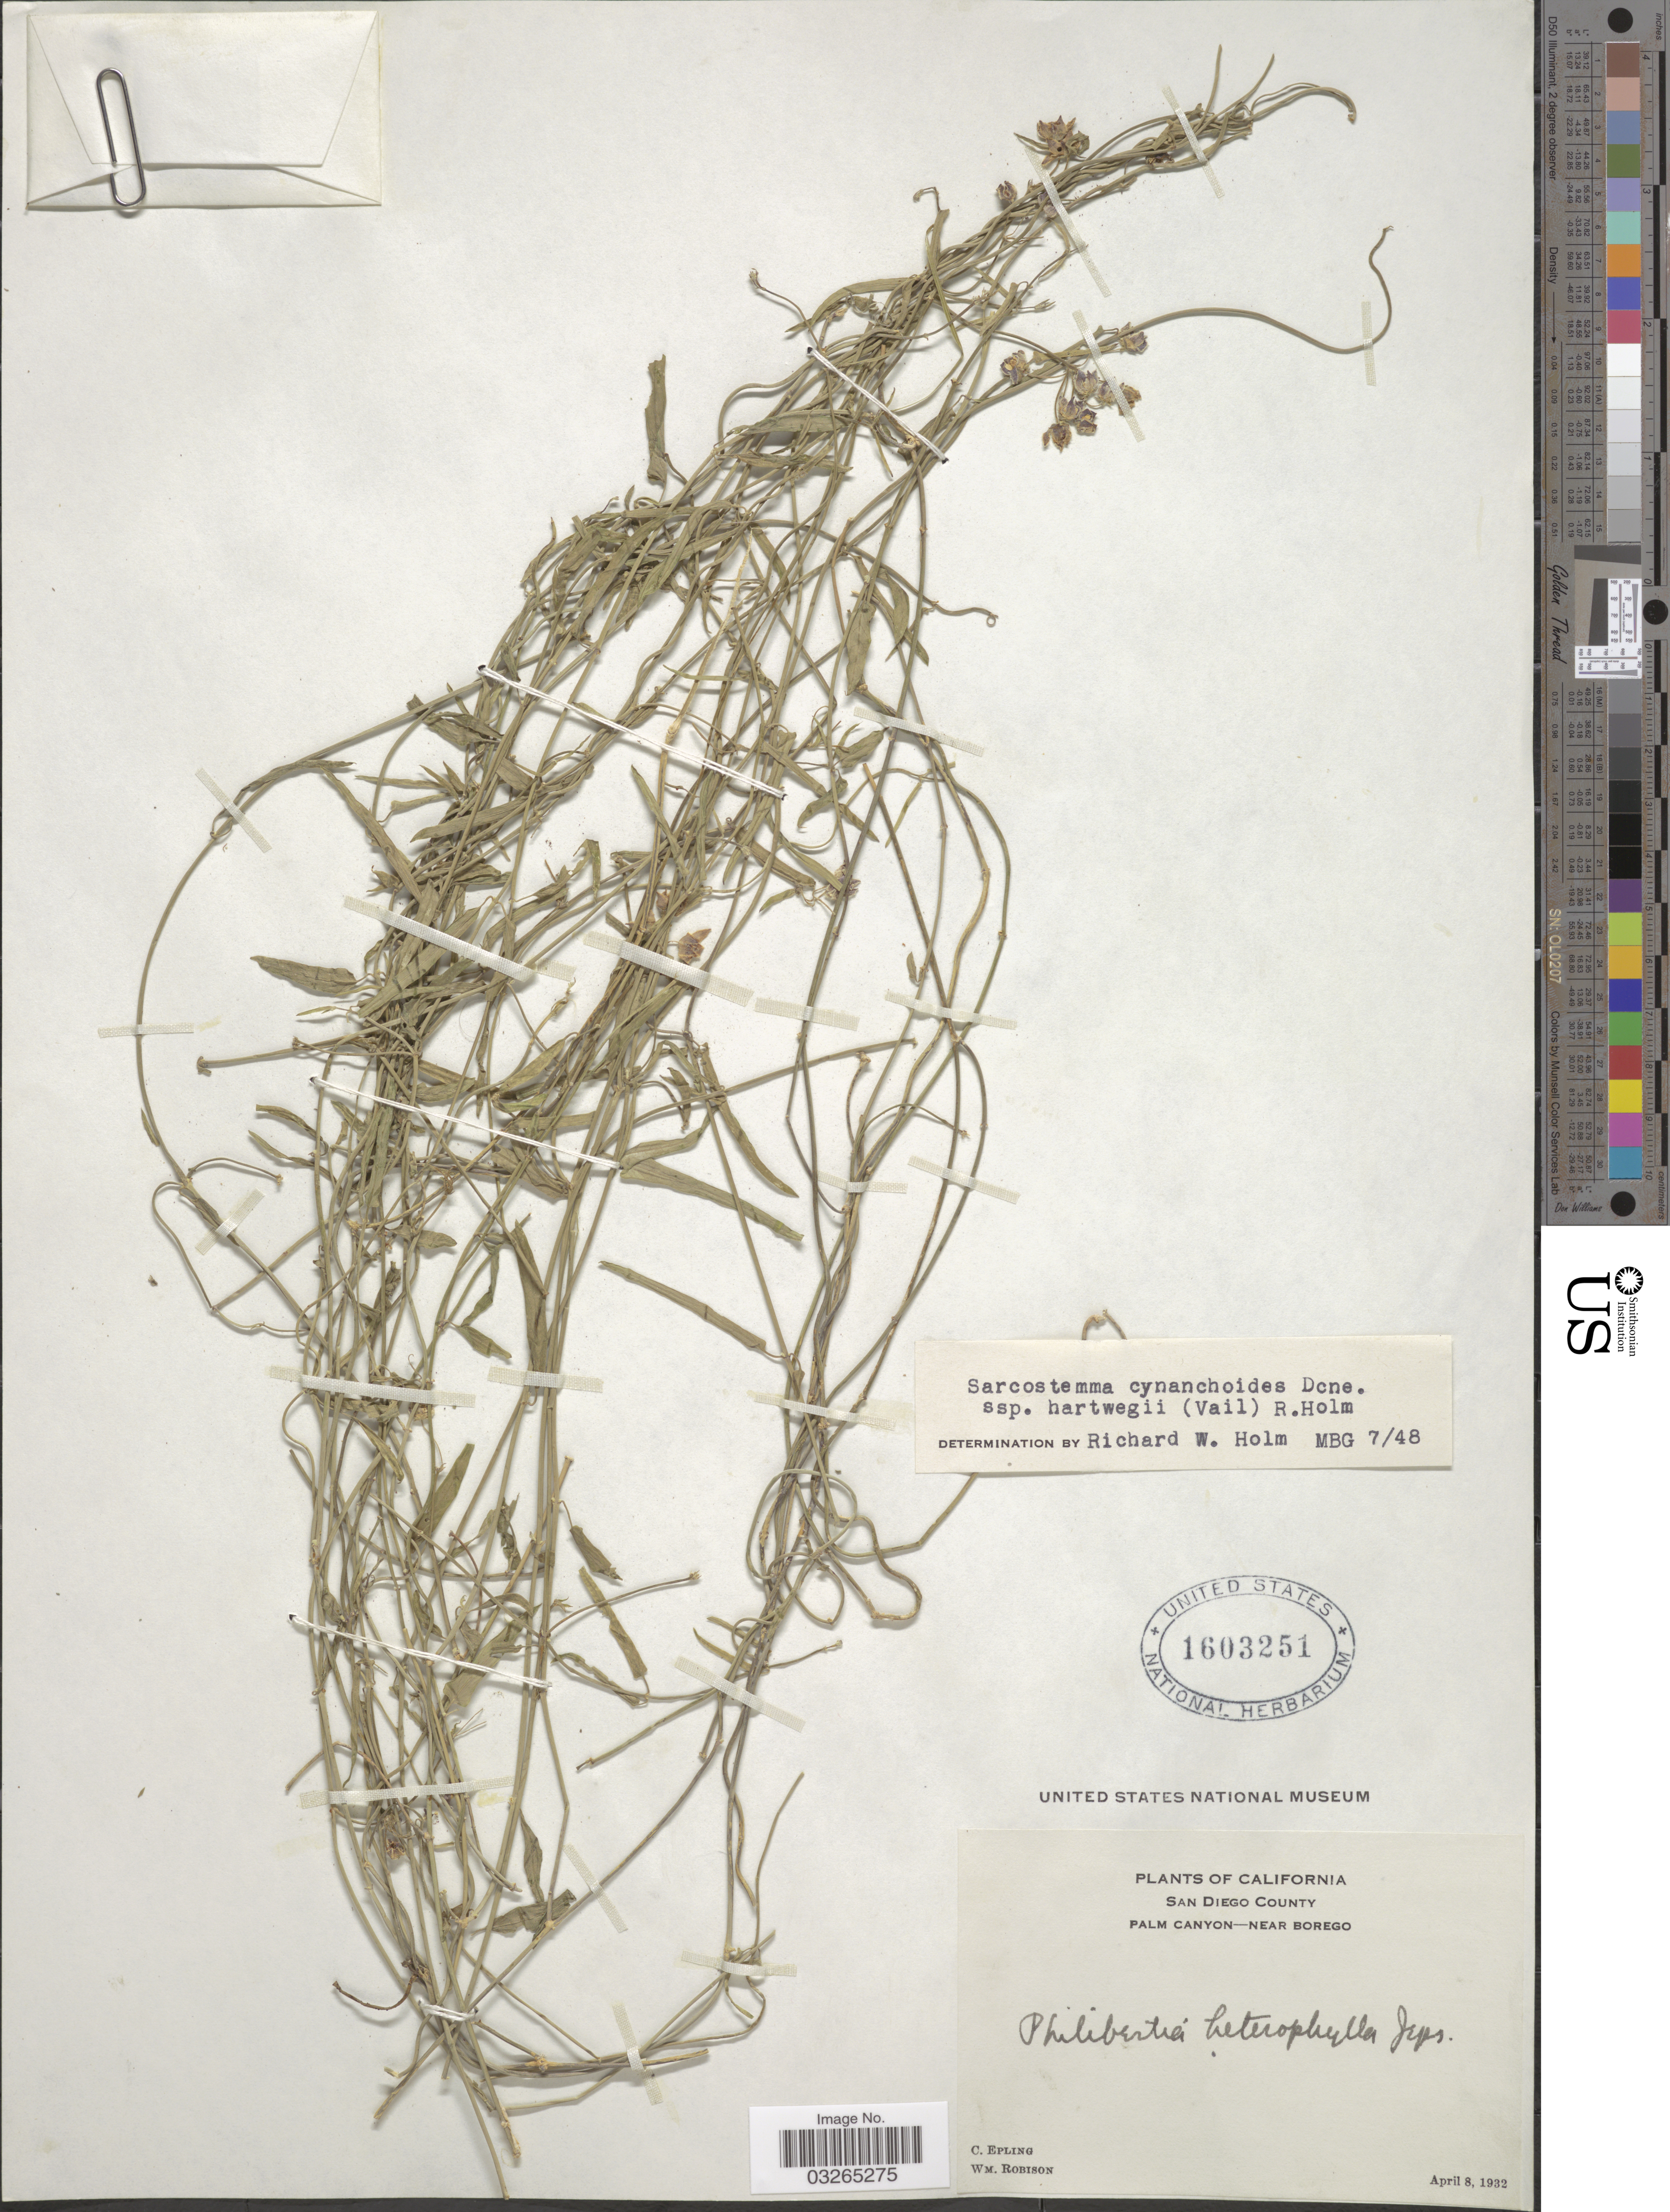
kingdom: Plantae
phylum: Tracheophyta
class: Magnoliopsida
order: Gentianales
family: Apocynaceae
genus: Sarcostemma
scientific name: Sarcostemma cynanchoides var. hartwegii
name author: (R.W. Holm) Shinners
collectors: C. C. Epling & W. Robison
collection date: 1932-04-08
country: United States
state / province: California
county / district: San Diego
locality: San Diego County, Palm Canyon - Near Borego.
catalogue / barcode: US 1603251